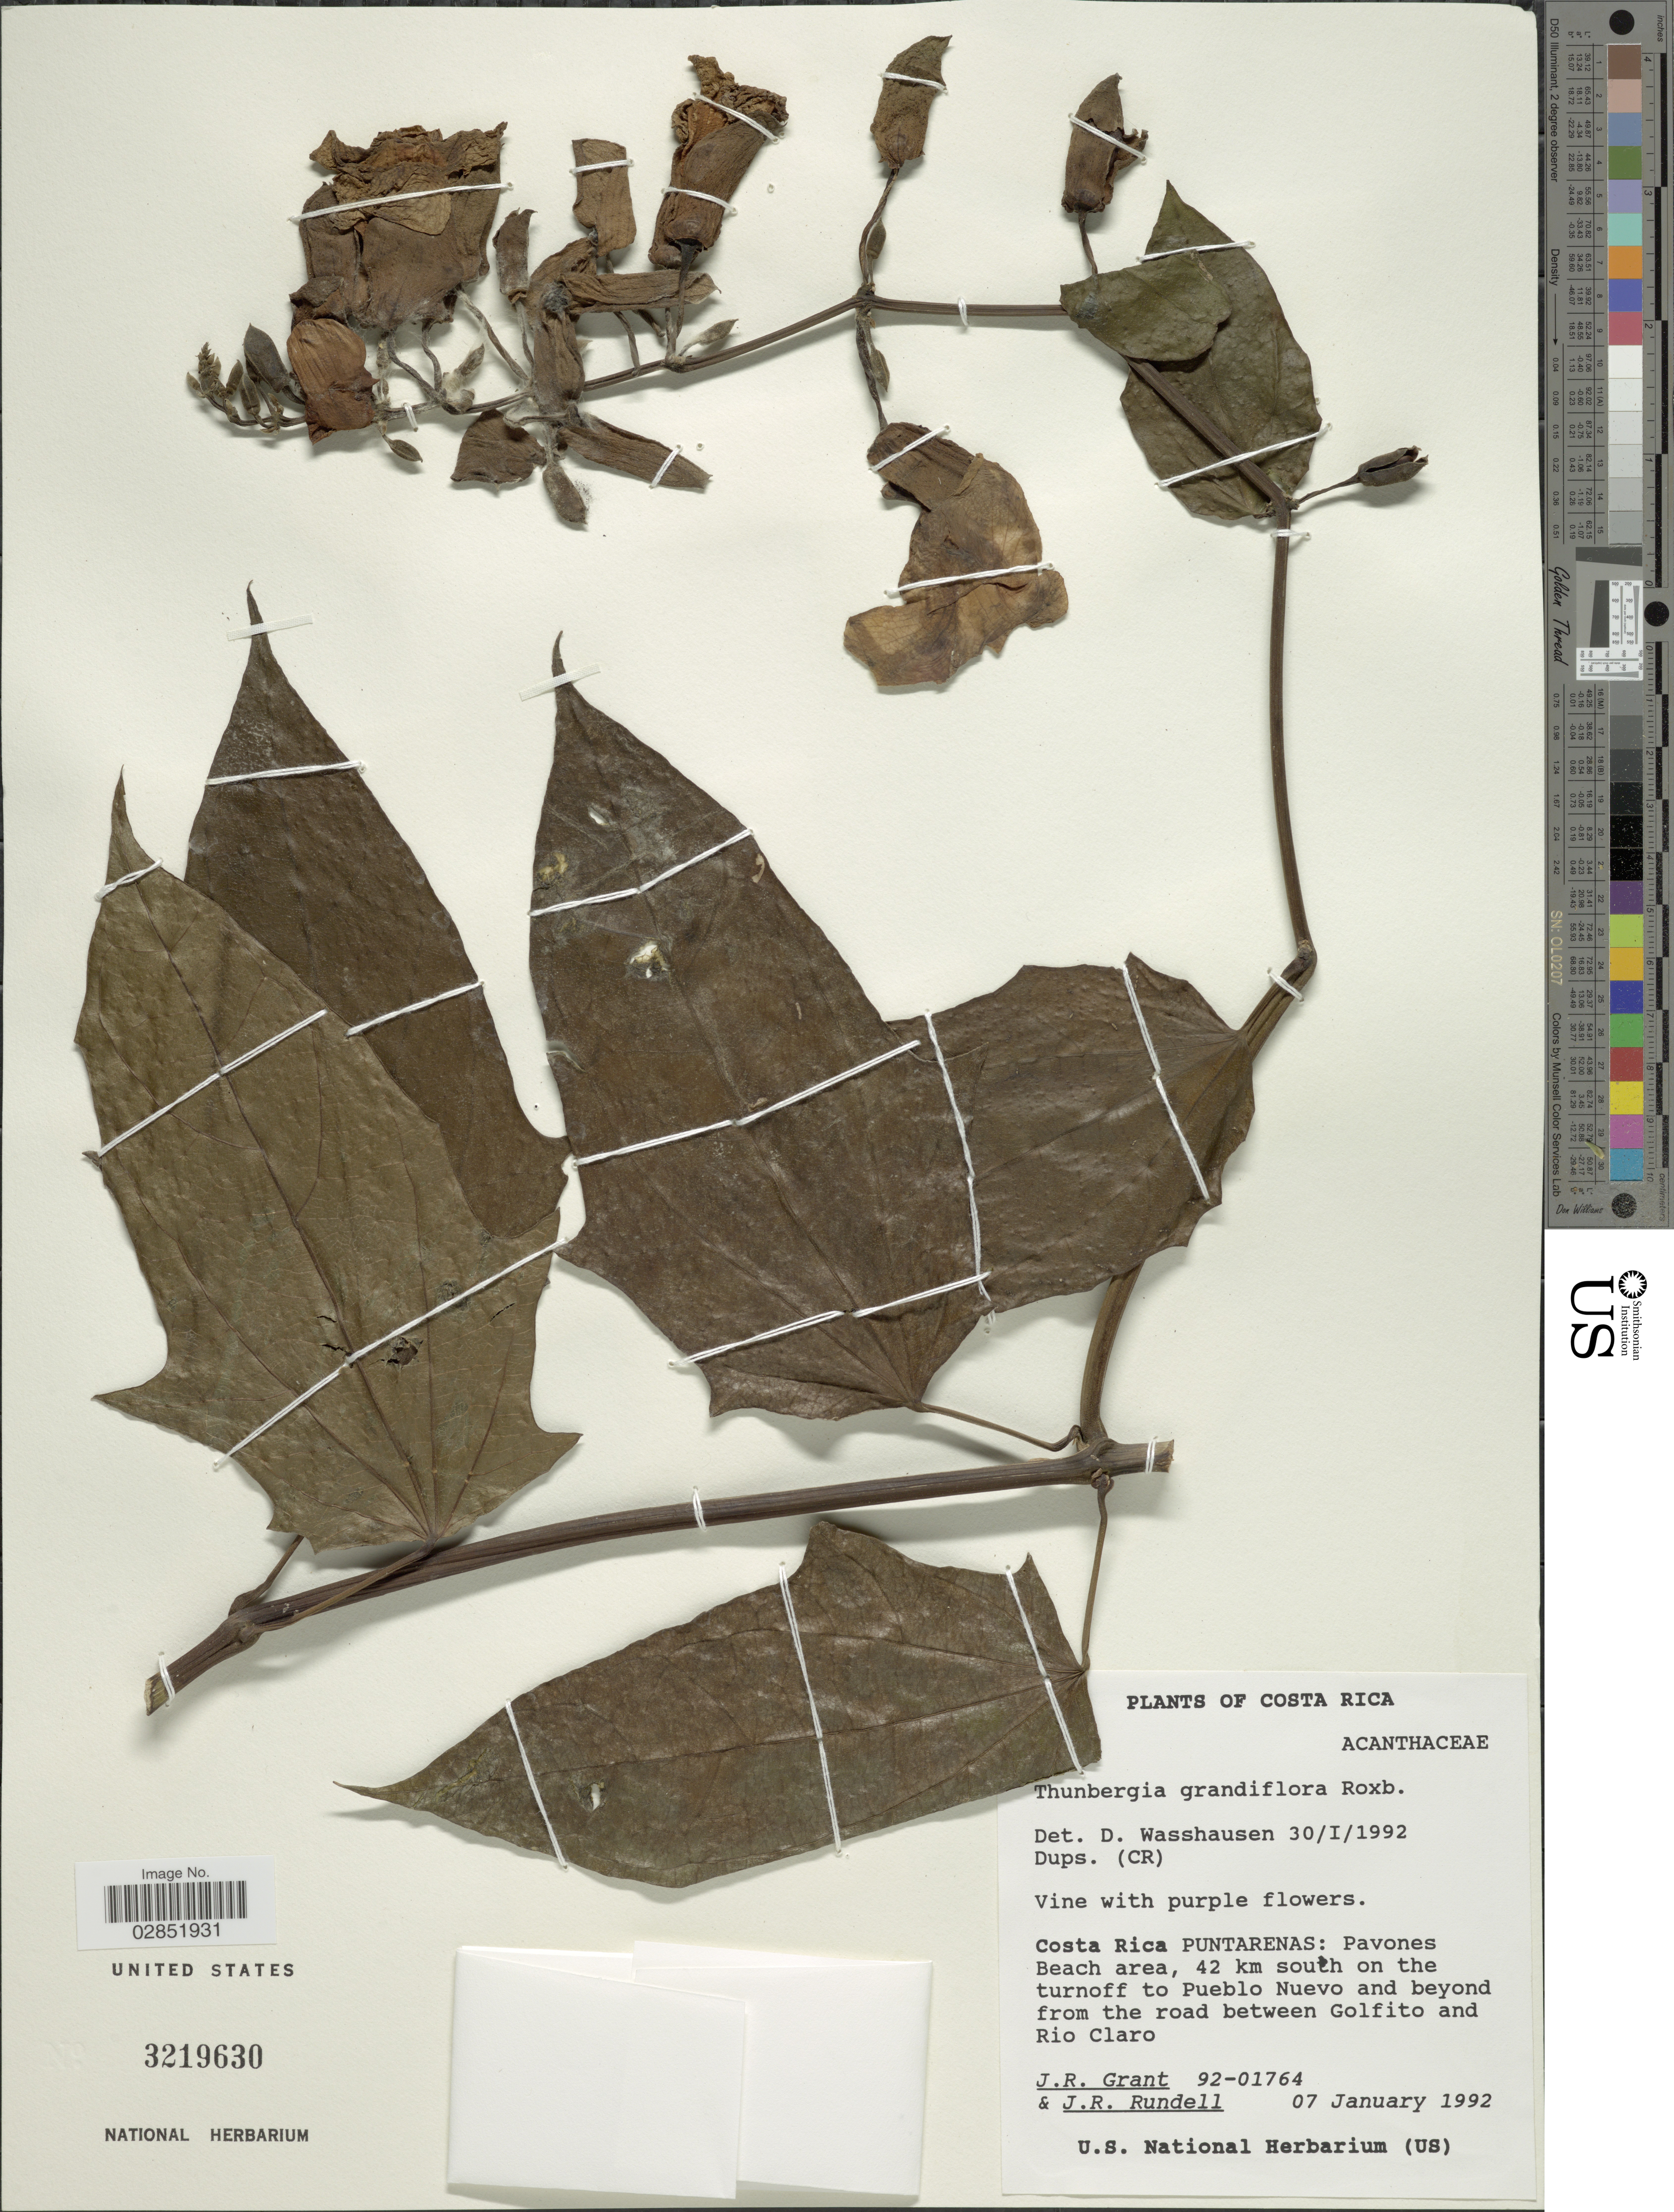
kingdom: Plantae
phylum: Tracheophyta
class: Magnoliopsida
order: Lamiales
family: Acanthaceae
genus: Thunbergia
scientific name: Thunbergia grandiflora 'Alba'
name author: (Roxb. ex Rottler) Roxb.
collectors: J. Grant & J. R. Rundell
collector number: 92-01764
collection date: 1992-01-07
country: Costa Rica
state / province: Puntarenas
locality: Pavones Beach area, 42 km south on the turnoff to Pueblo Nuevo and beyond from road between Golfito and Rio Claro.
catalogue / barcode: US 3219630